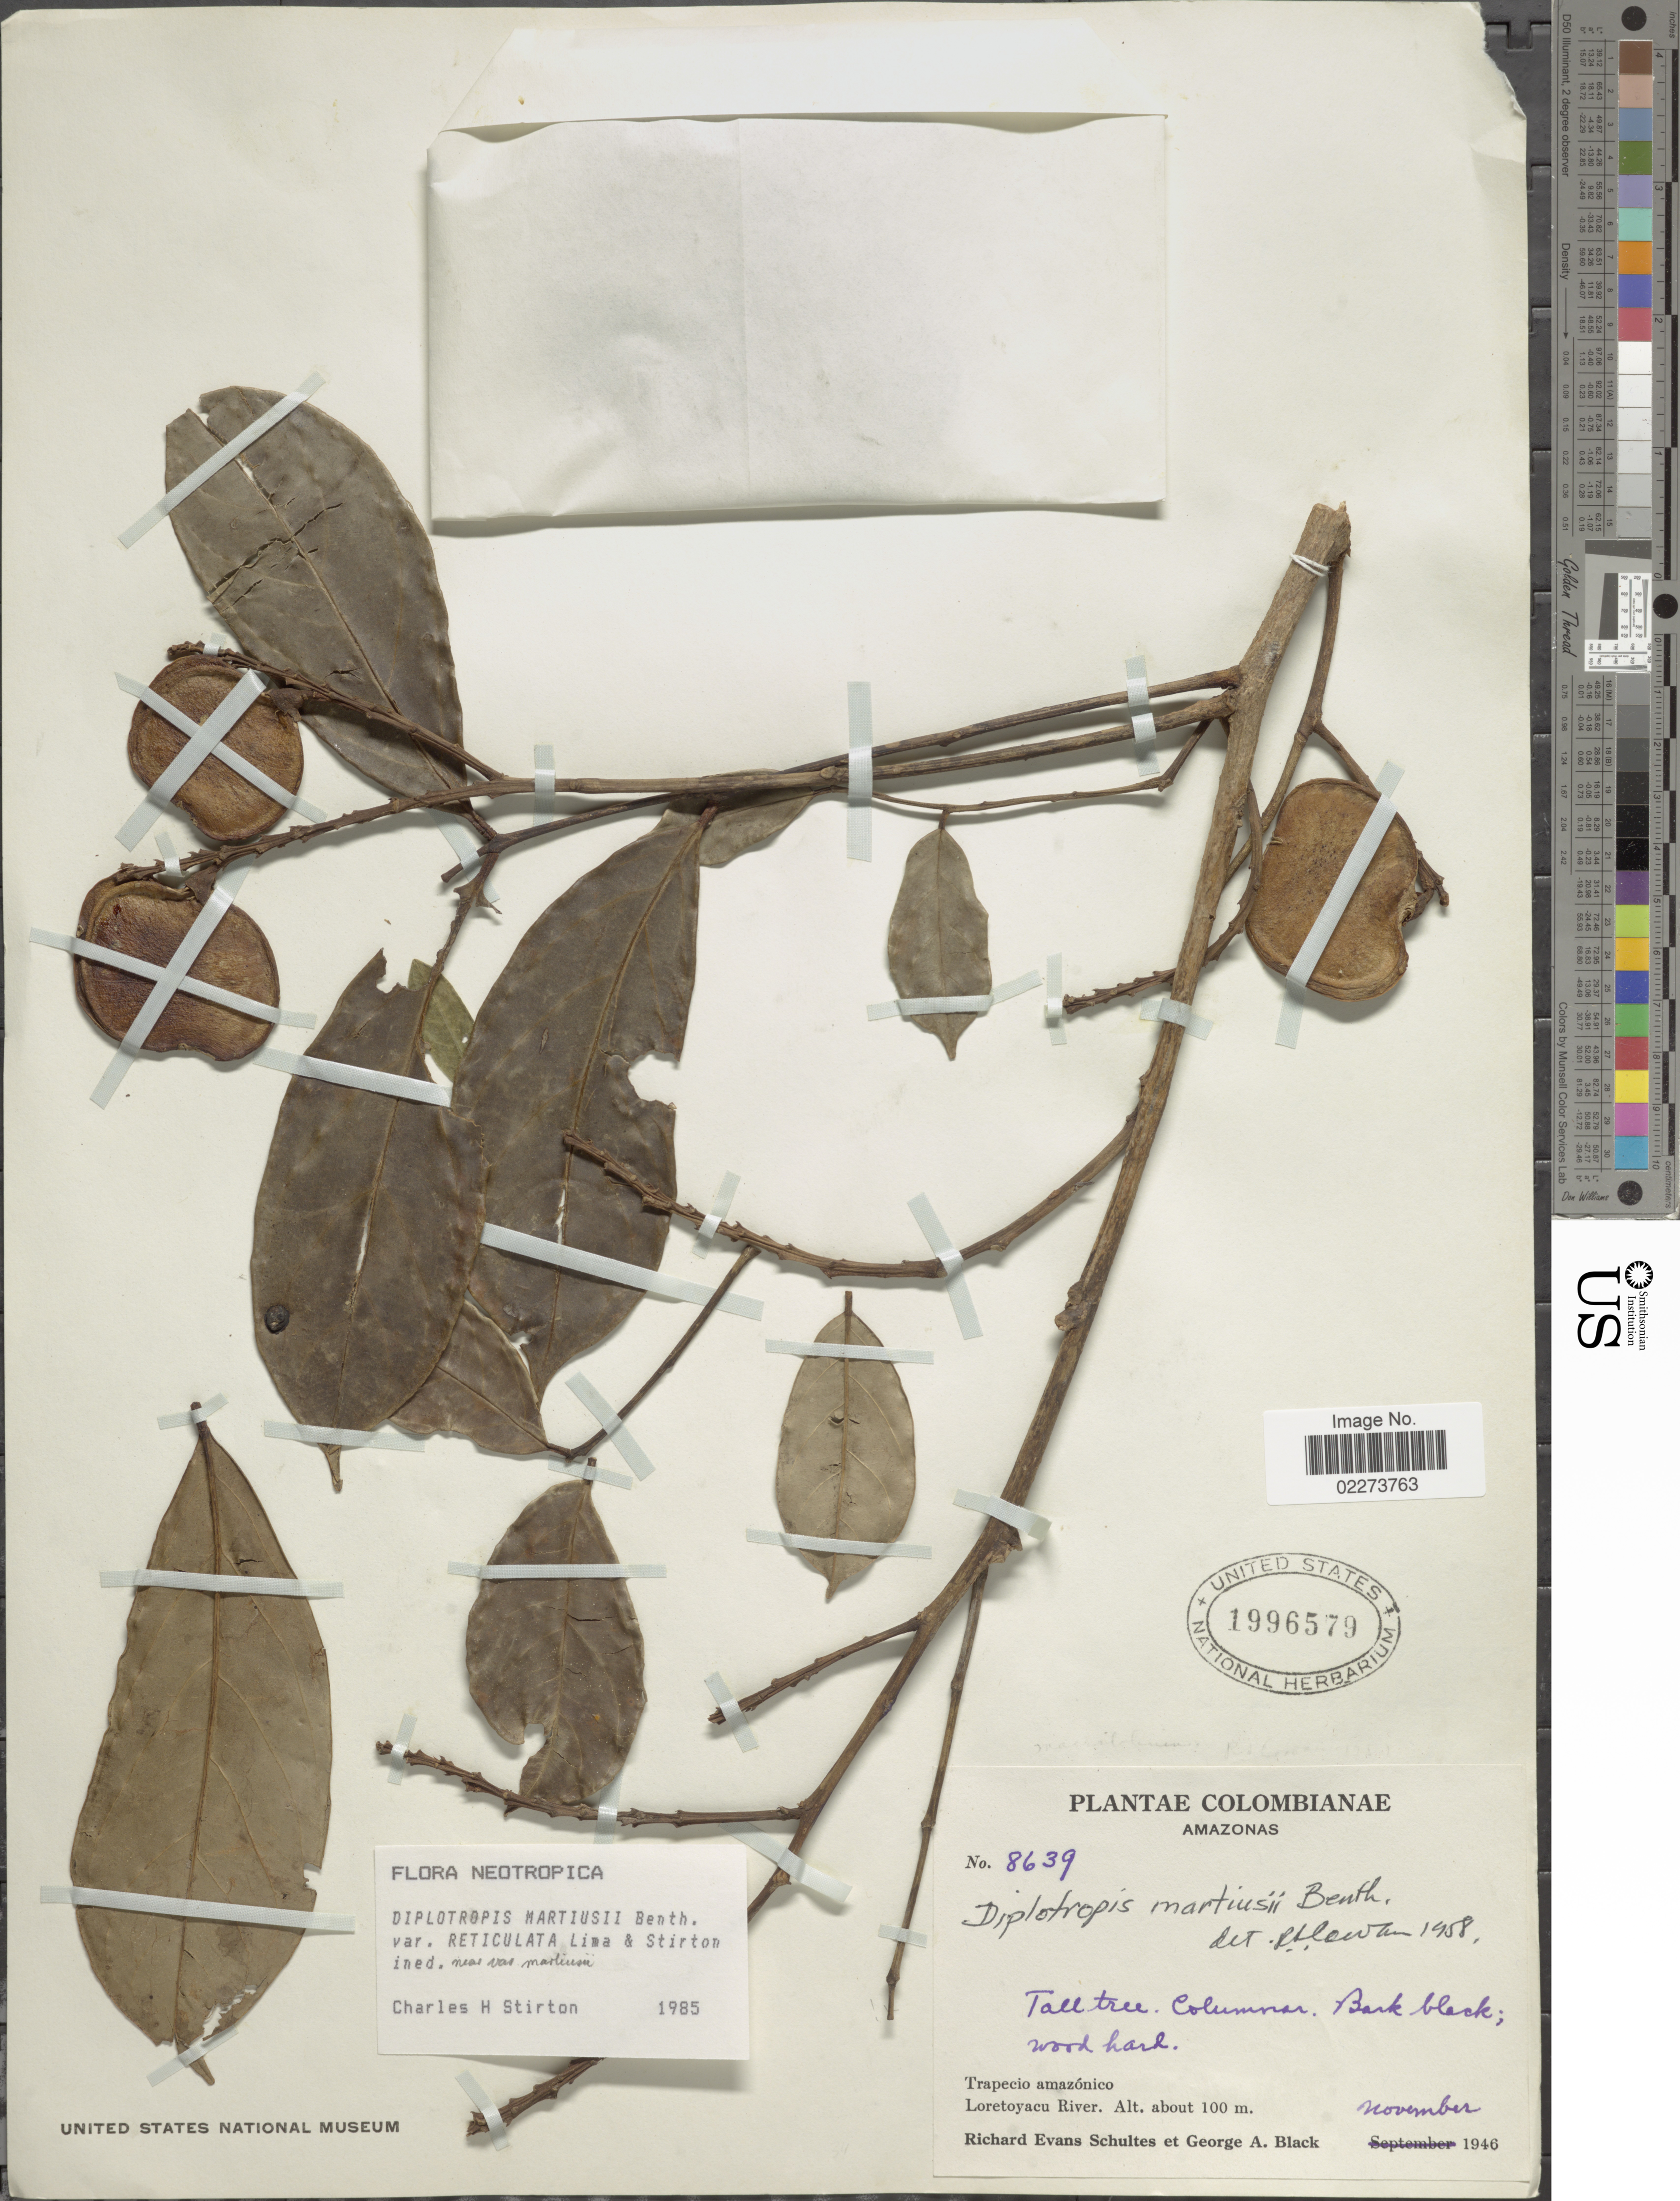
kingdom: Plantae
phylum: Tracheophyta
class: Magnoliopsida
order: Fabales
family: Fabaceae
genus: Diplotropis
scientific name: Diplotropis martiusii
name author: Benth.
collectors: R. E. Schultes & G. A. Black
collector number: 8639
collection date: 1946-11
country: Colombia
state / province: Amazônas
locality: Trapecio amazonico, Loretoyacu River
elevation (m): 100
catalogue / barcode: US 1996579